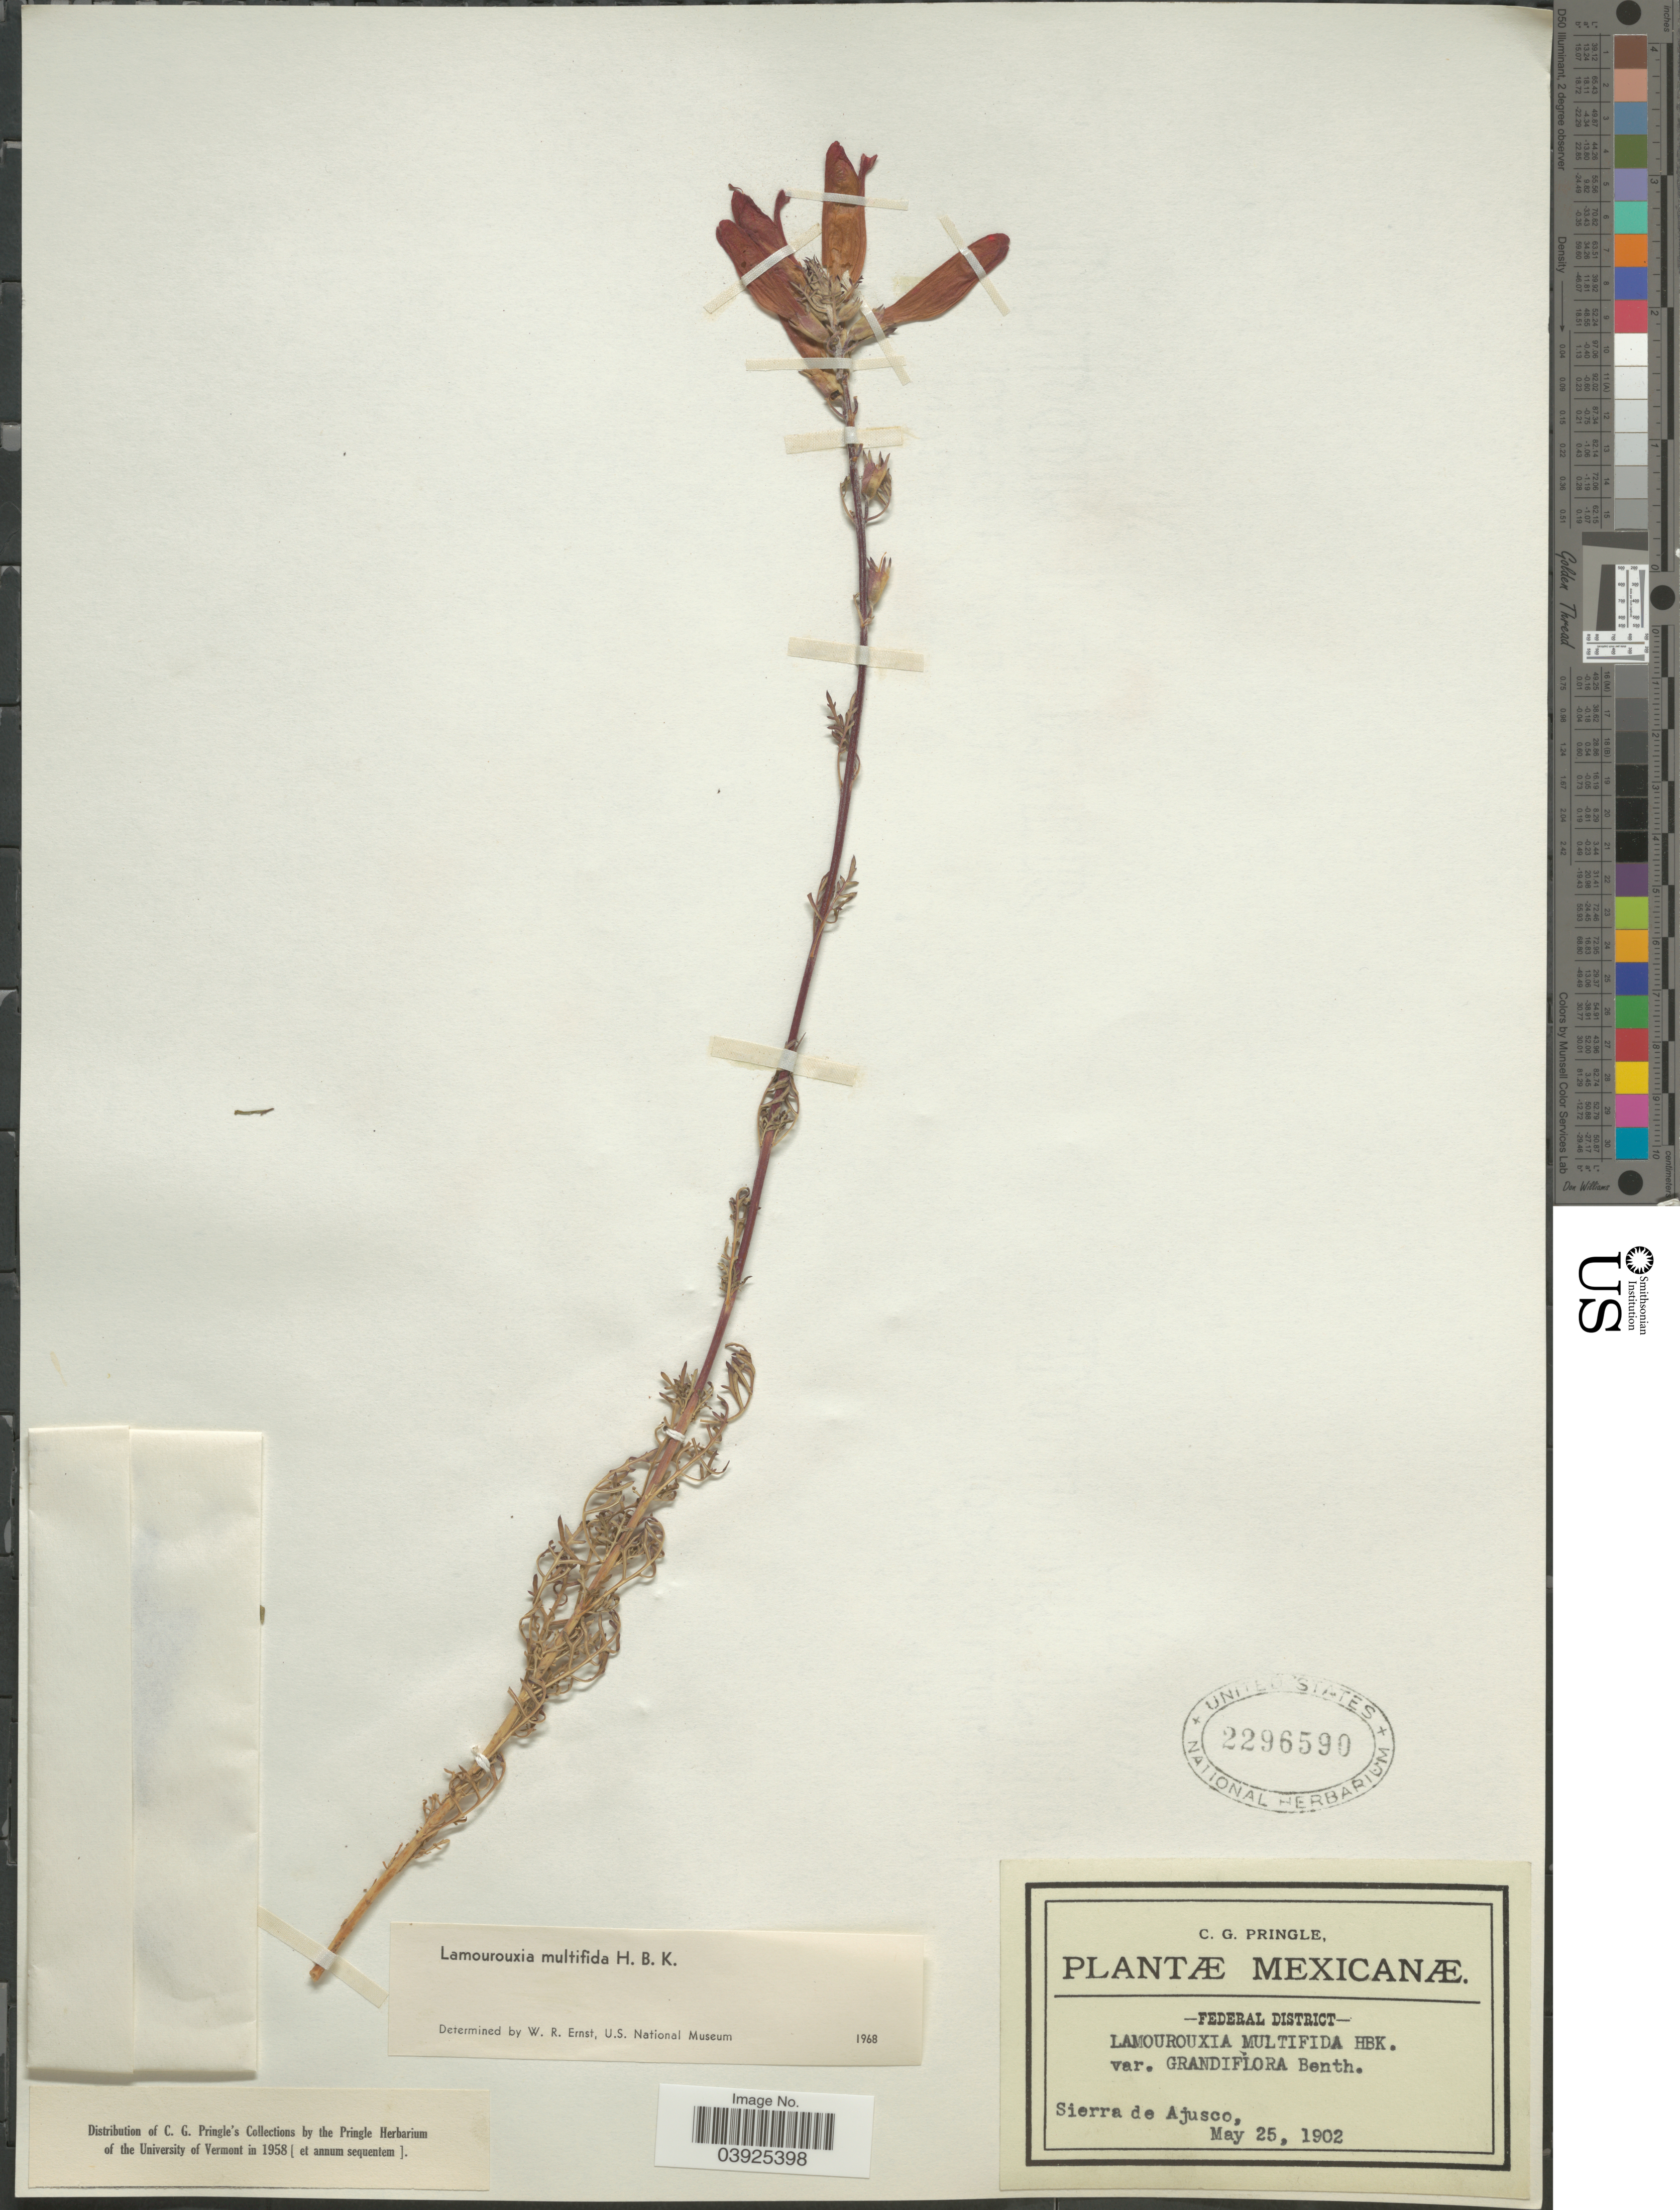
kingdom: Plantae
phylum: Tracheophyta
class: Magnoliopsida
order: Lamiales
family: Orobanchaceae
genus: Lamourouxia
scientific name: Lamourouxia multifida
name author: Kunth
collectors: C. G. Pringle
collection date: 1902-05-25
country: Mexico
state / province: Distrito Federal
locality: Federal District. Sierra de Ajusco.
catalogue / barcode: US 2296590